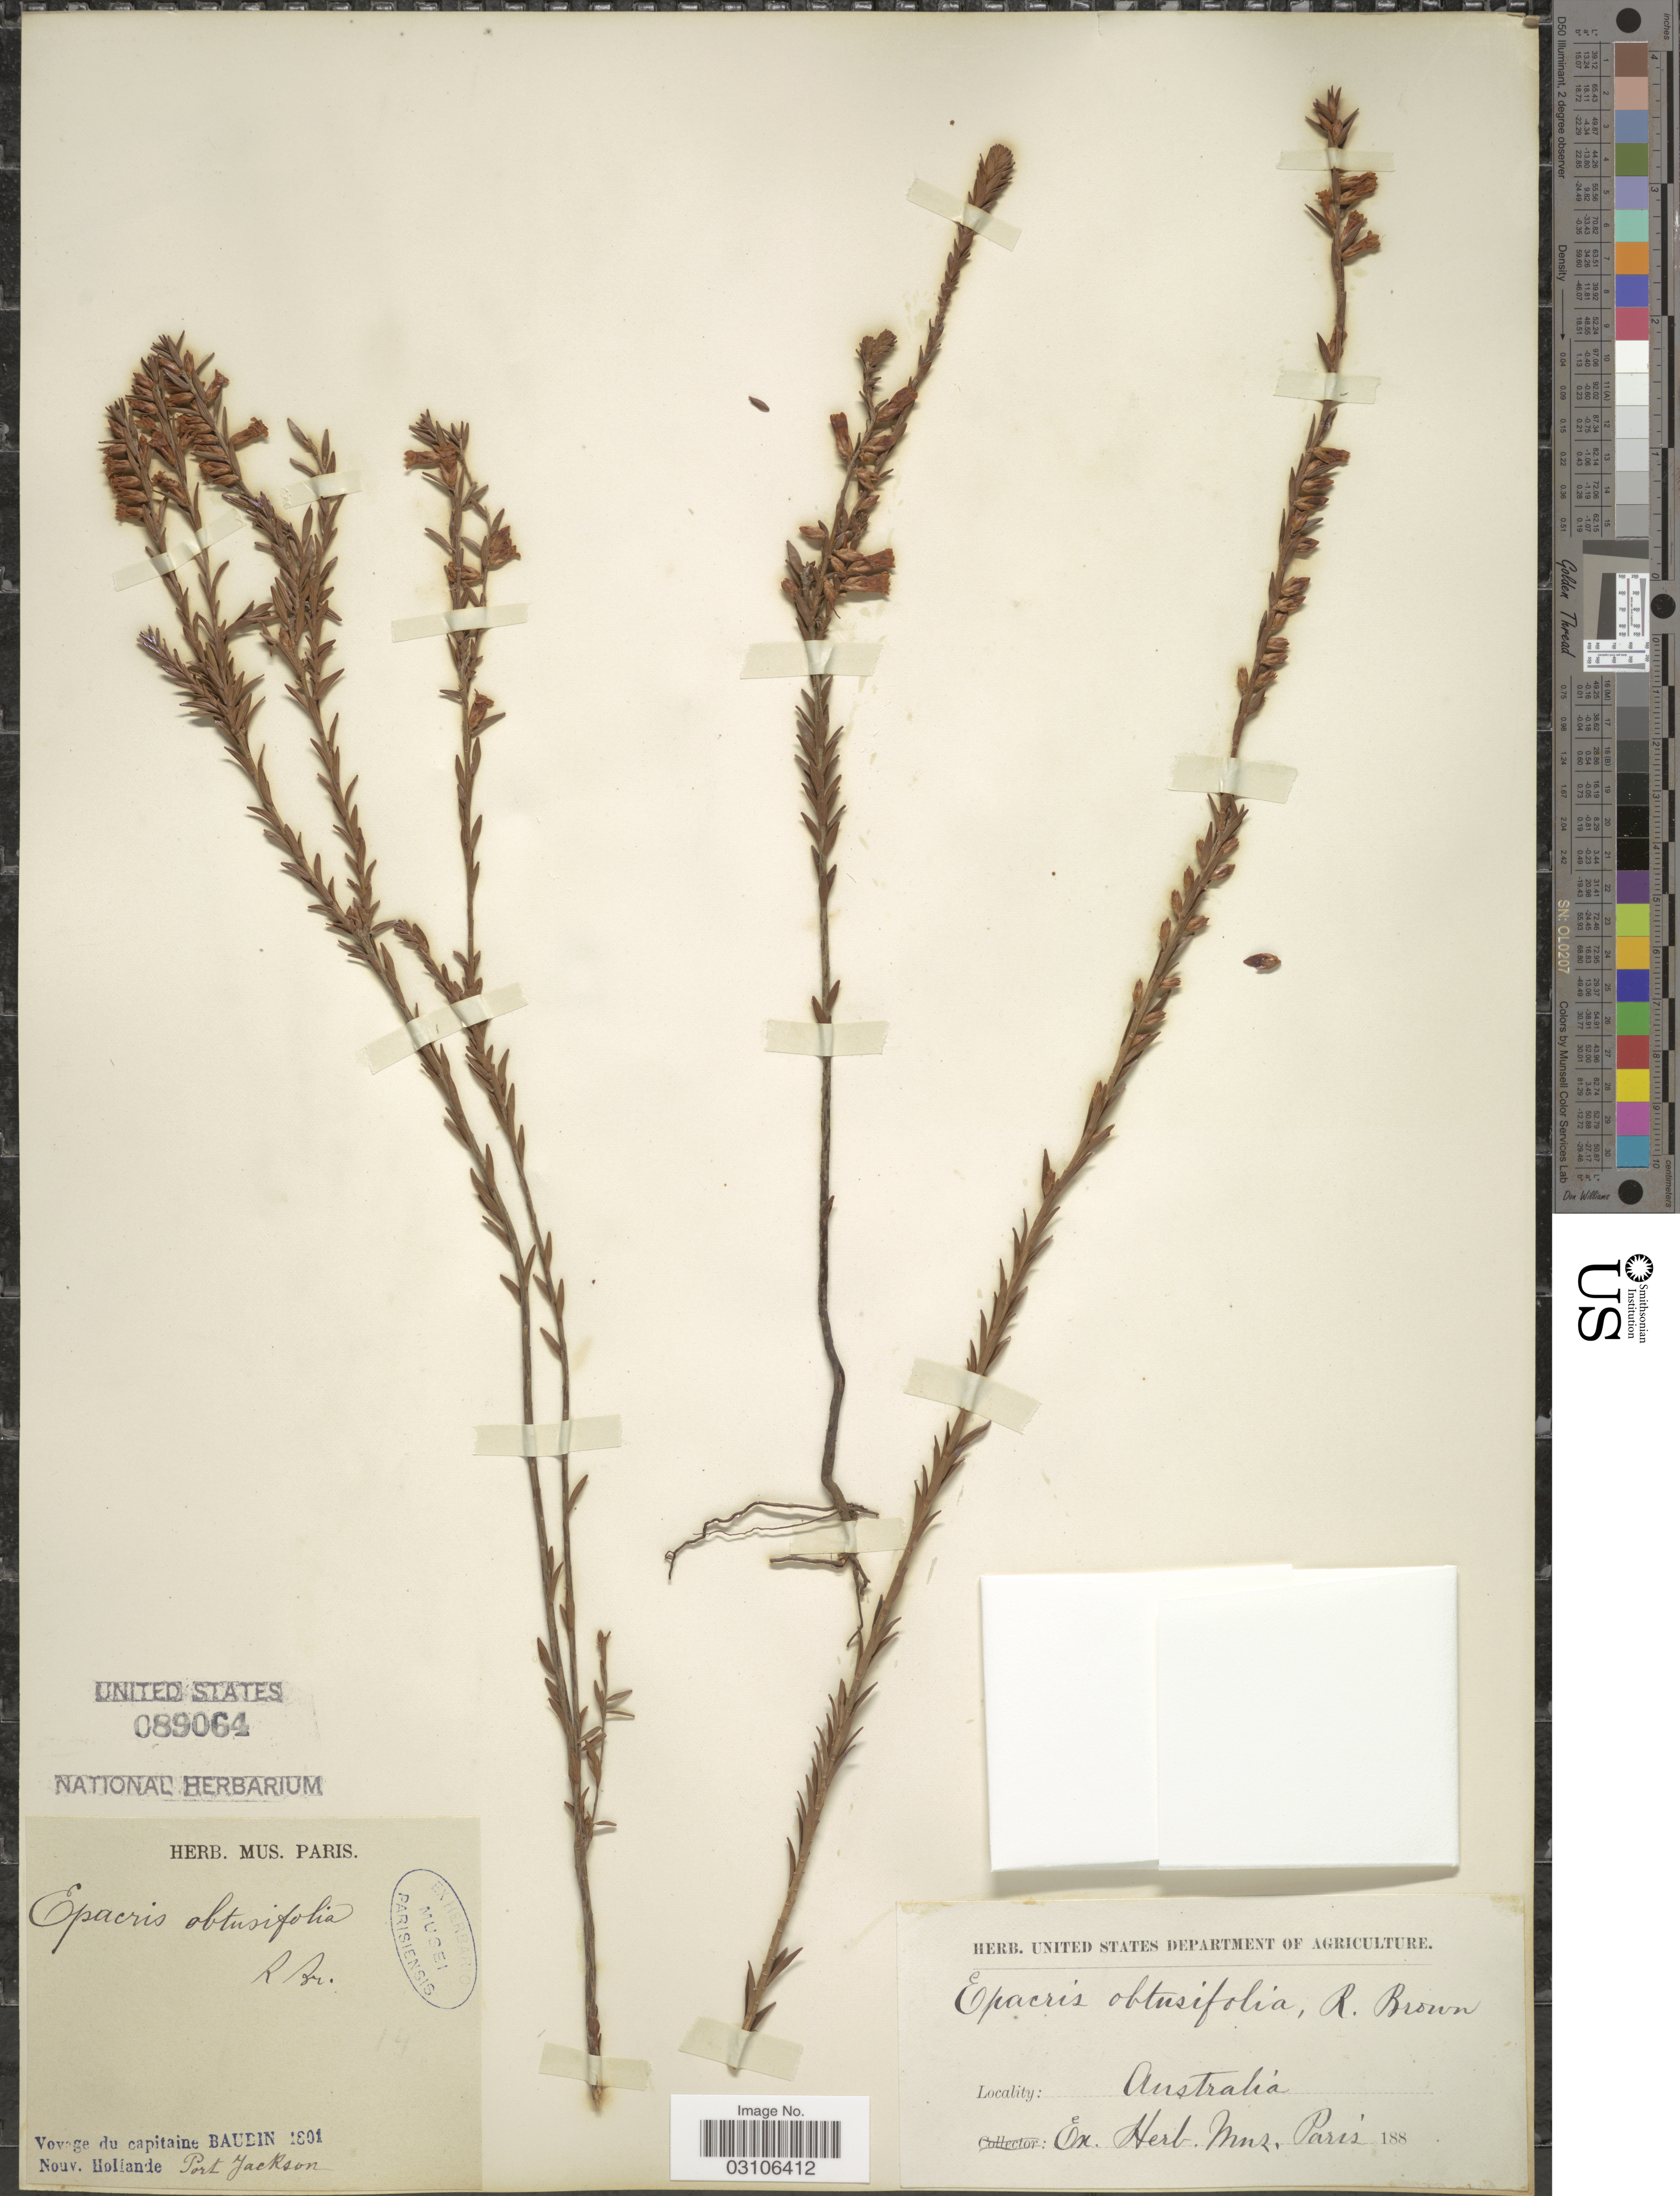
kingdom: Plantae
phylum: Tracheophyta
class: Magnoliopsida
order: Ericales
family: Ericaceae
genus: Epacris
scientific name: Epacris obtusifolia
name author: Sm.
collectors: T. Baudin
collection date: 1801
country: Australia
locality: Nouv. Hollande, Port Jackson.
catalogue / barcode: US 89064